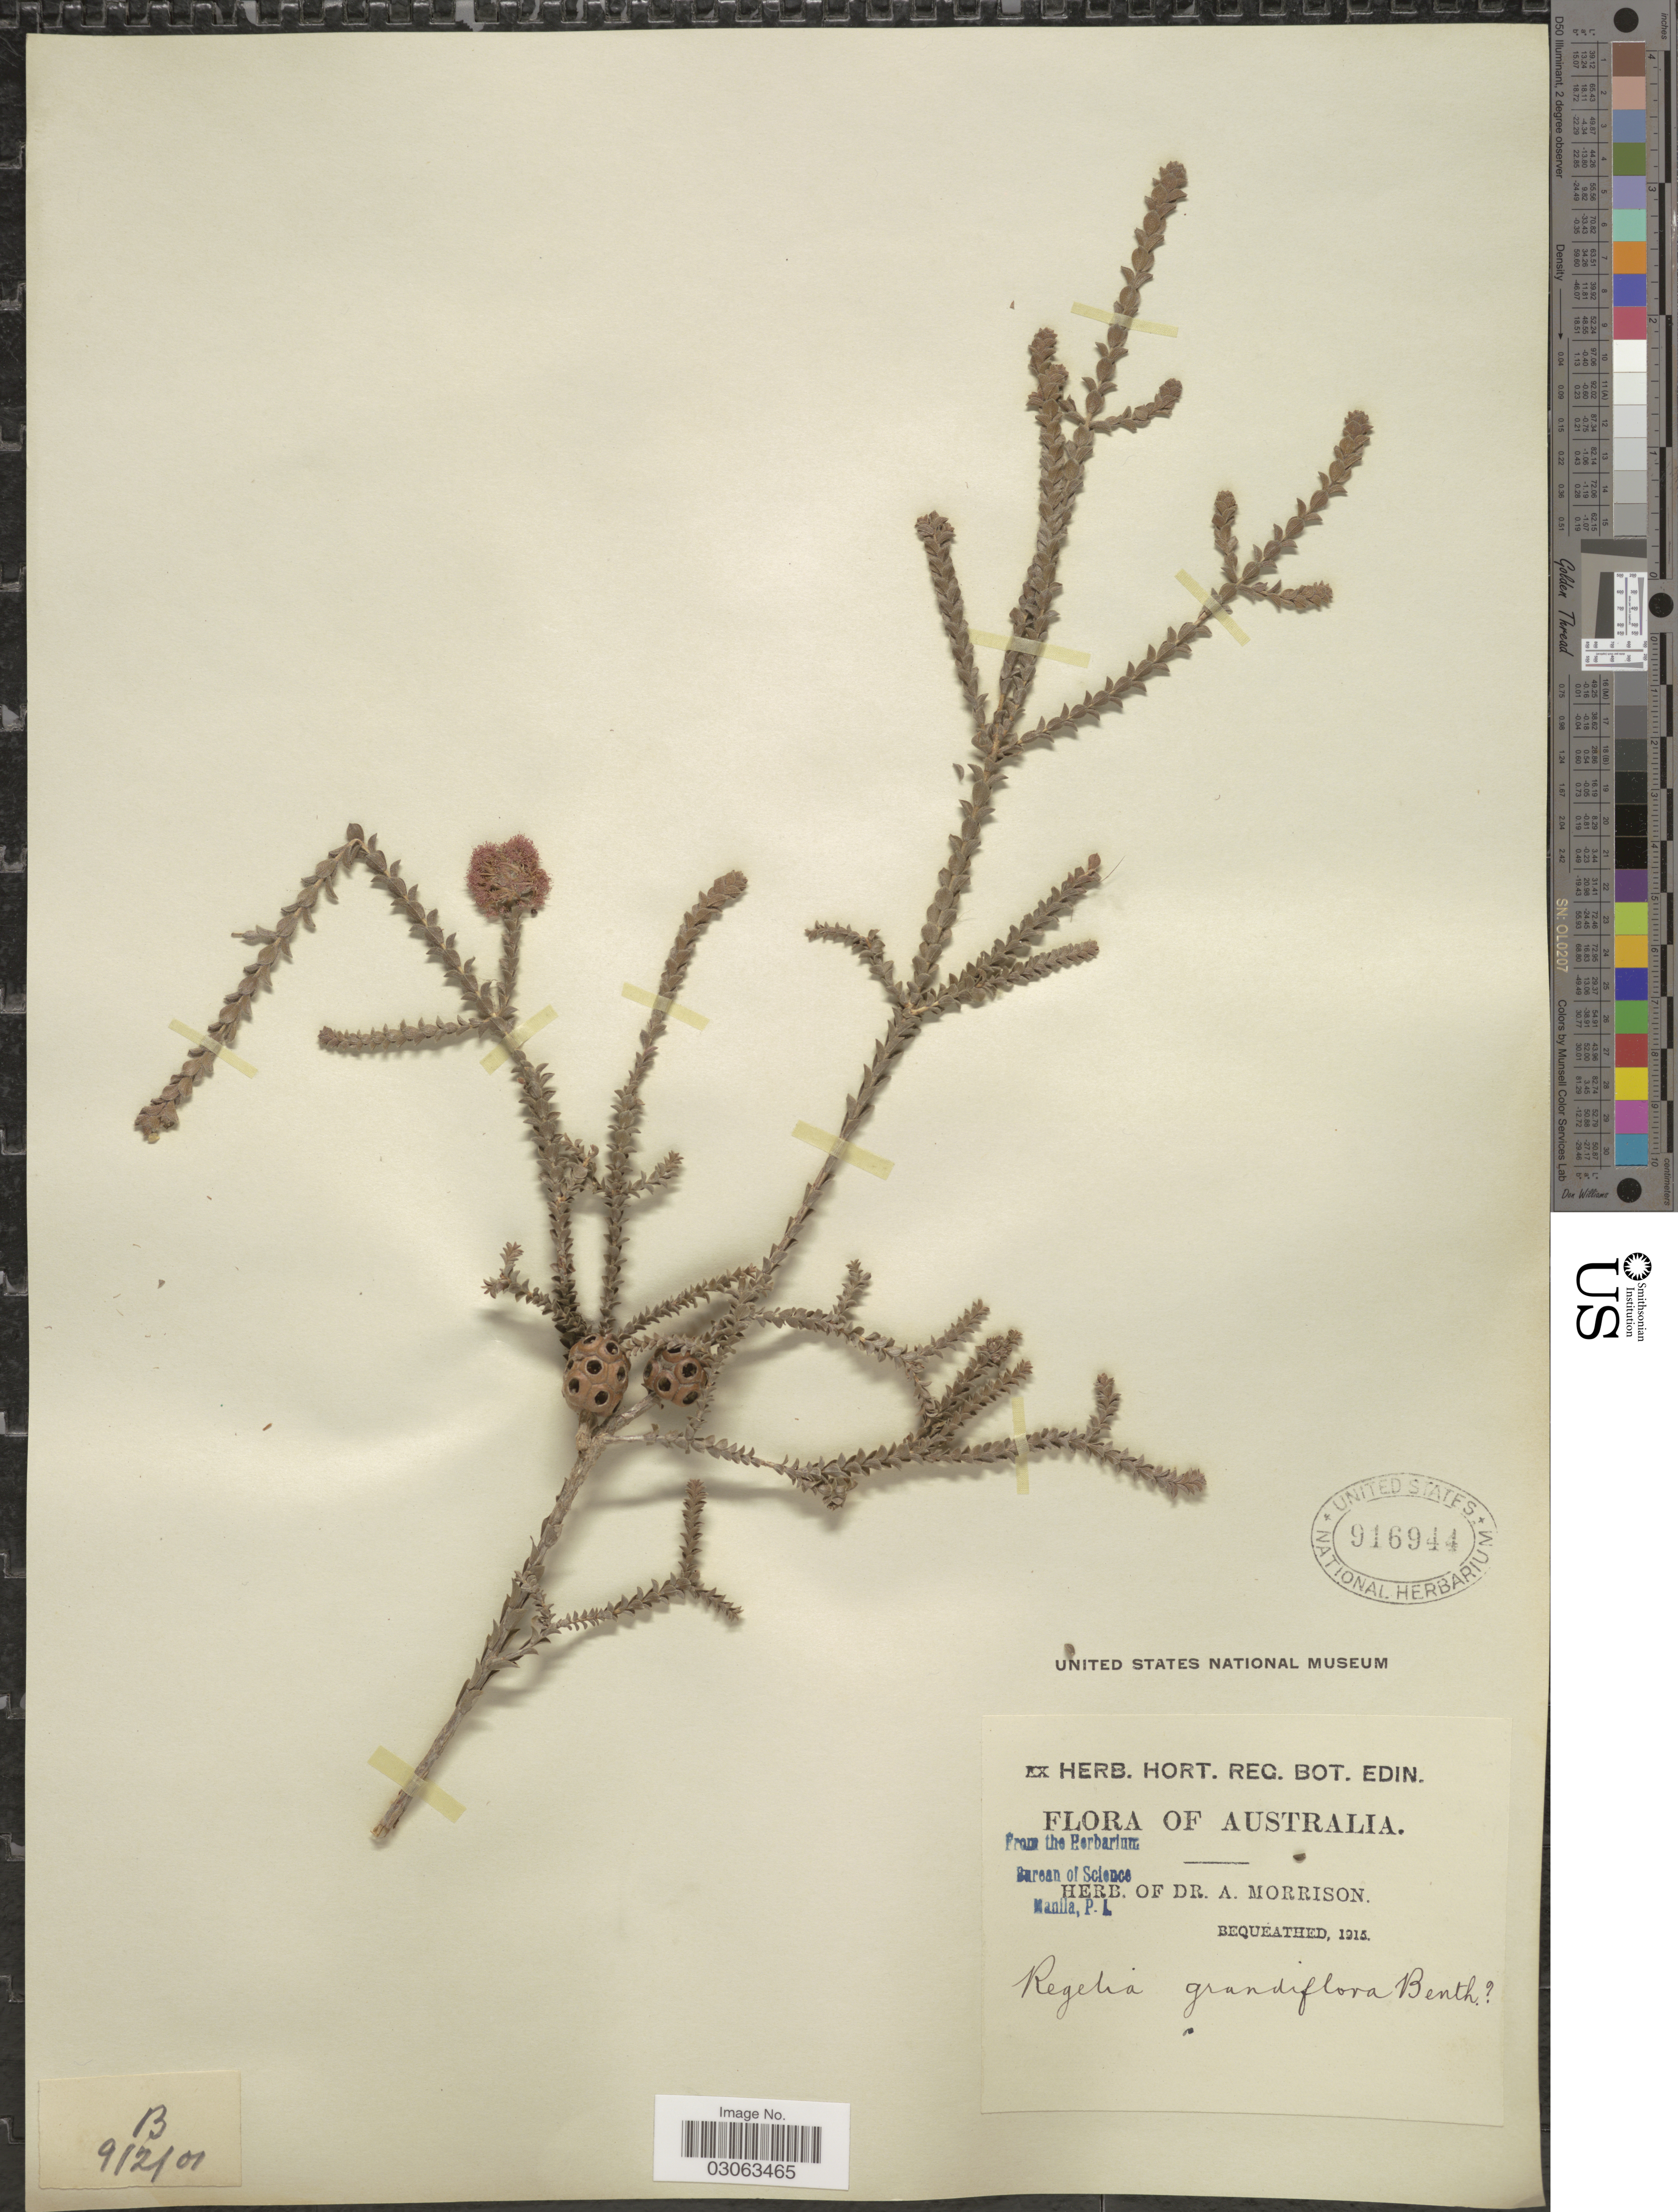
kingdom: Plantae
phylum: Tracheophyta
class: Magnoliopsida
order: Myrtales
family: Myrtaceae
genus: Regelia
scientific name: Regelia grandiflora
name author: Benth.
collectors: ex herb. Dr. A. Morrison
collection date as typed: Transcribed d/m/y: 9/2/1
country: Australia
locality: B.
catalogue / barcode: US 916944